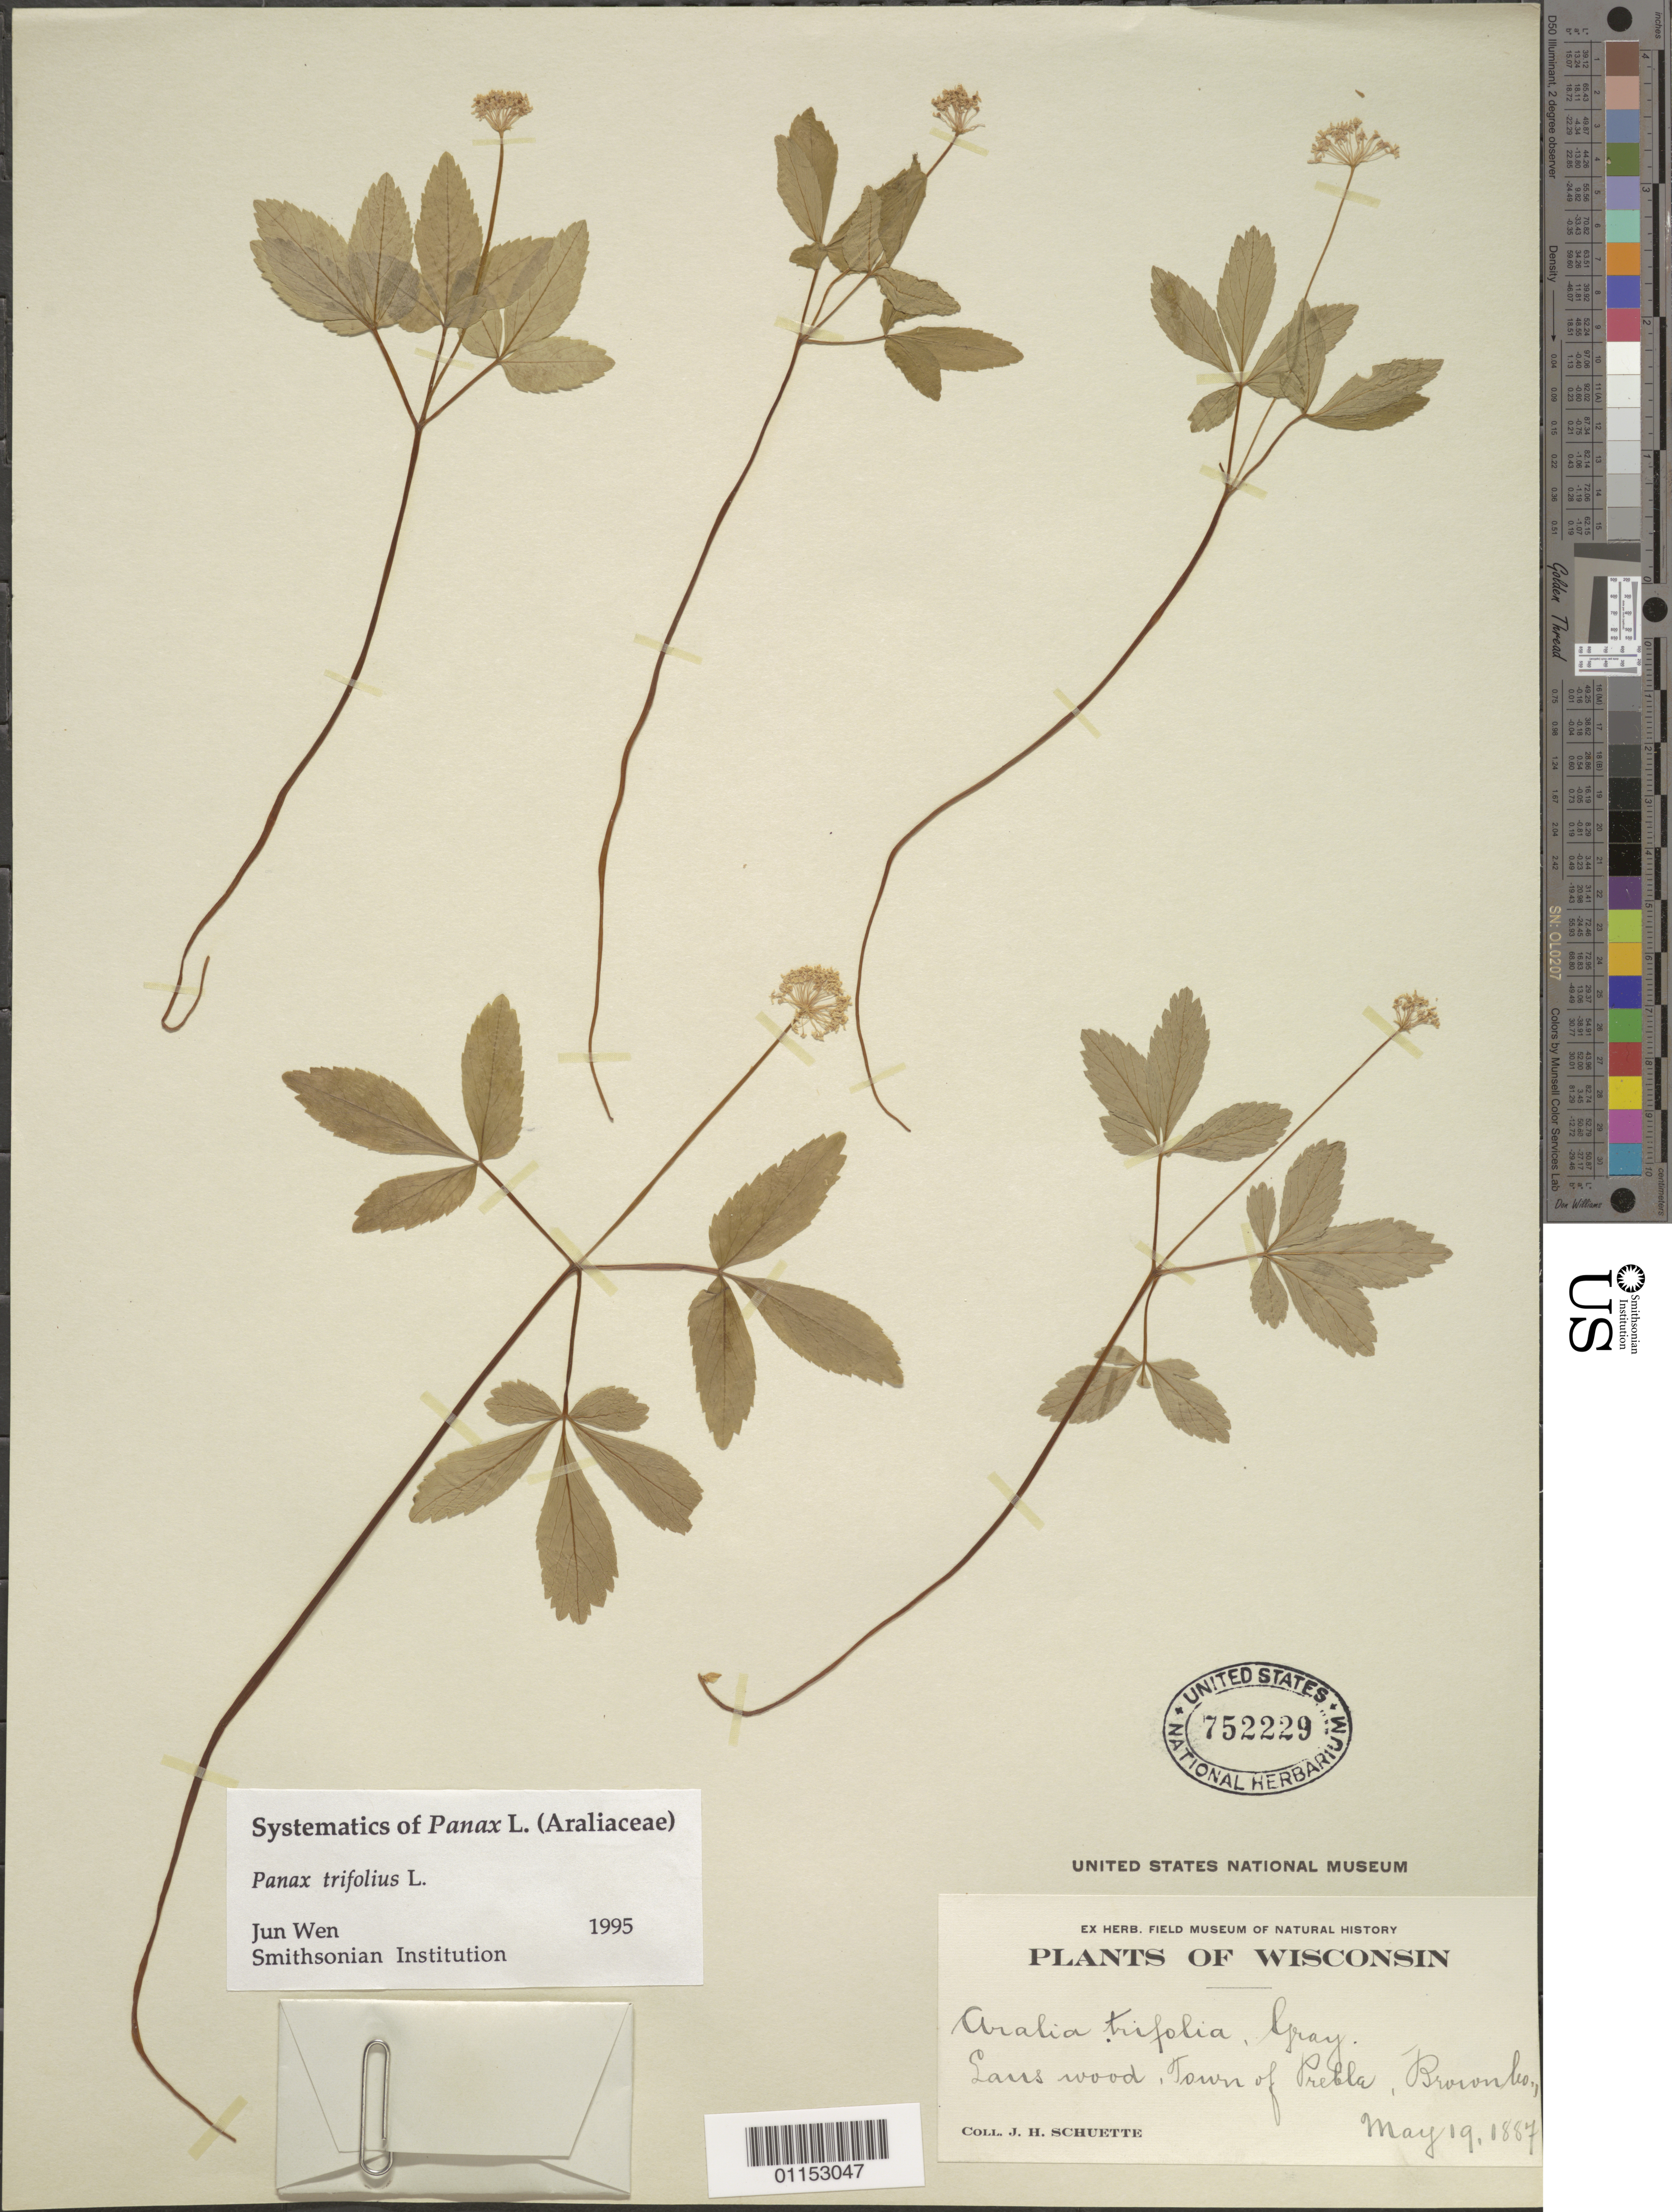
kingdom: Plantae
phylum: Tracheophyta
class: Magnoliopsida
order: Apiales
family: Araliaceae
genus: Panax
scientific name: Panax trifolius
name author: L.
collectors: J. Schuette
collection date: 1887-05-19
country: United States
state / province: Wisconsin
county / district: Brown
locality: Town Preble.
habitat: Sans wood.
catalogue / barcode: US 752229